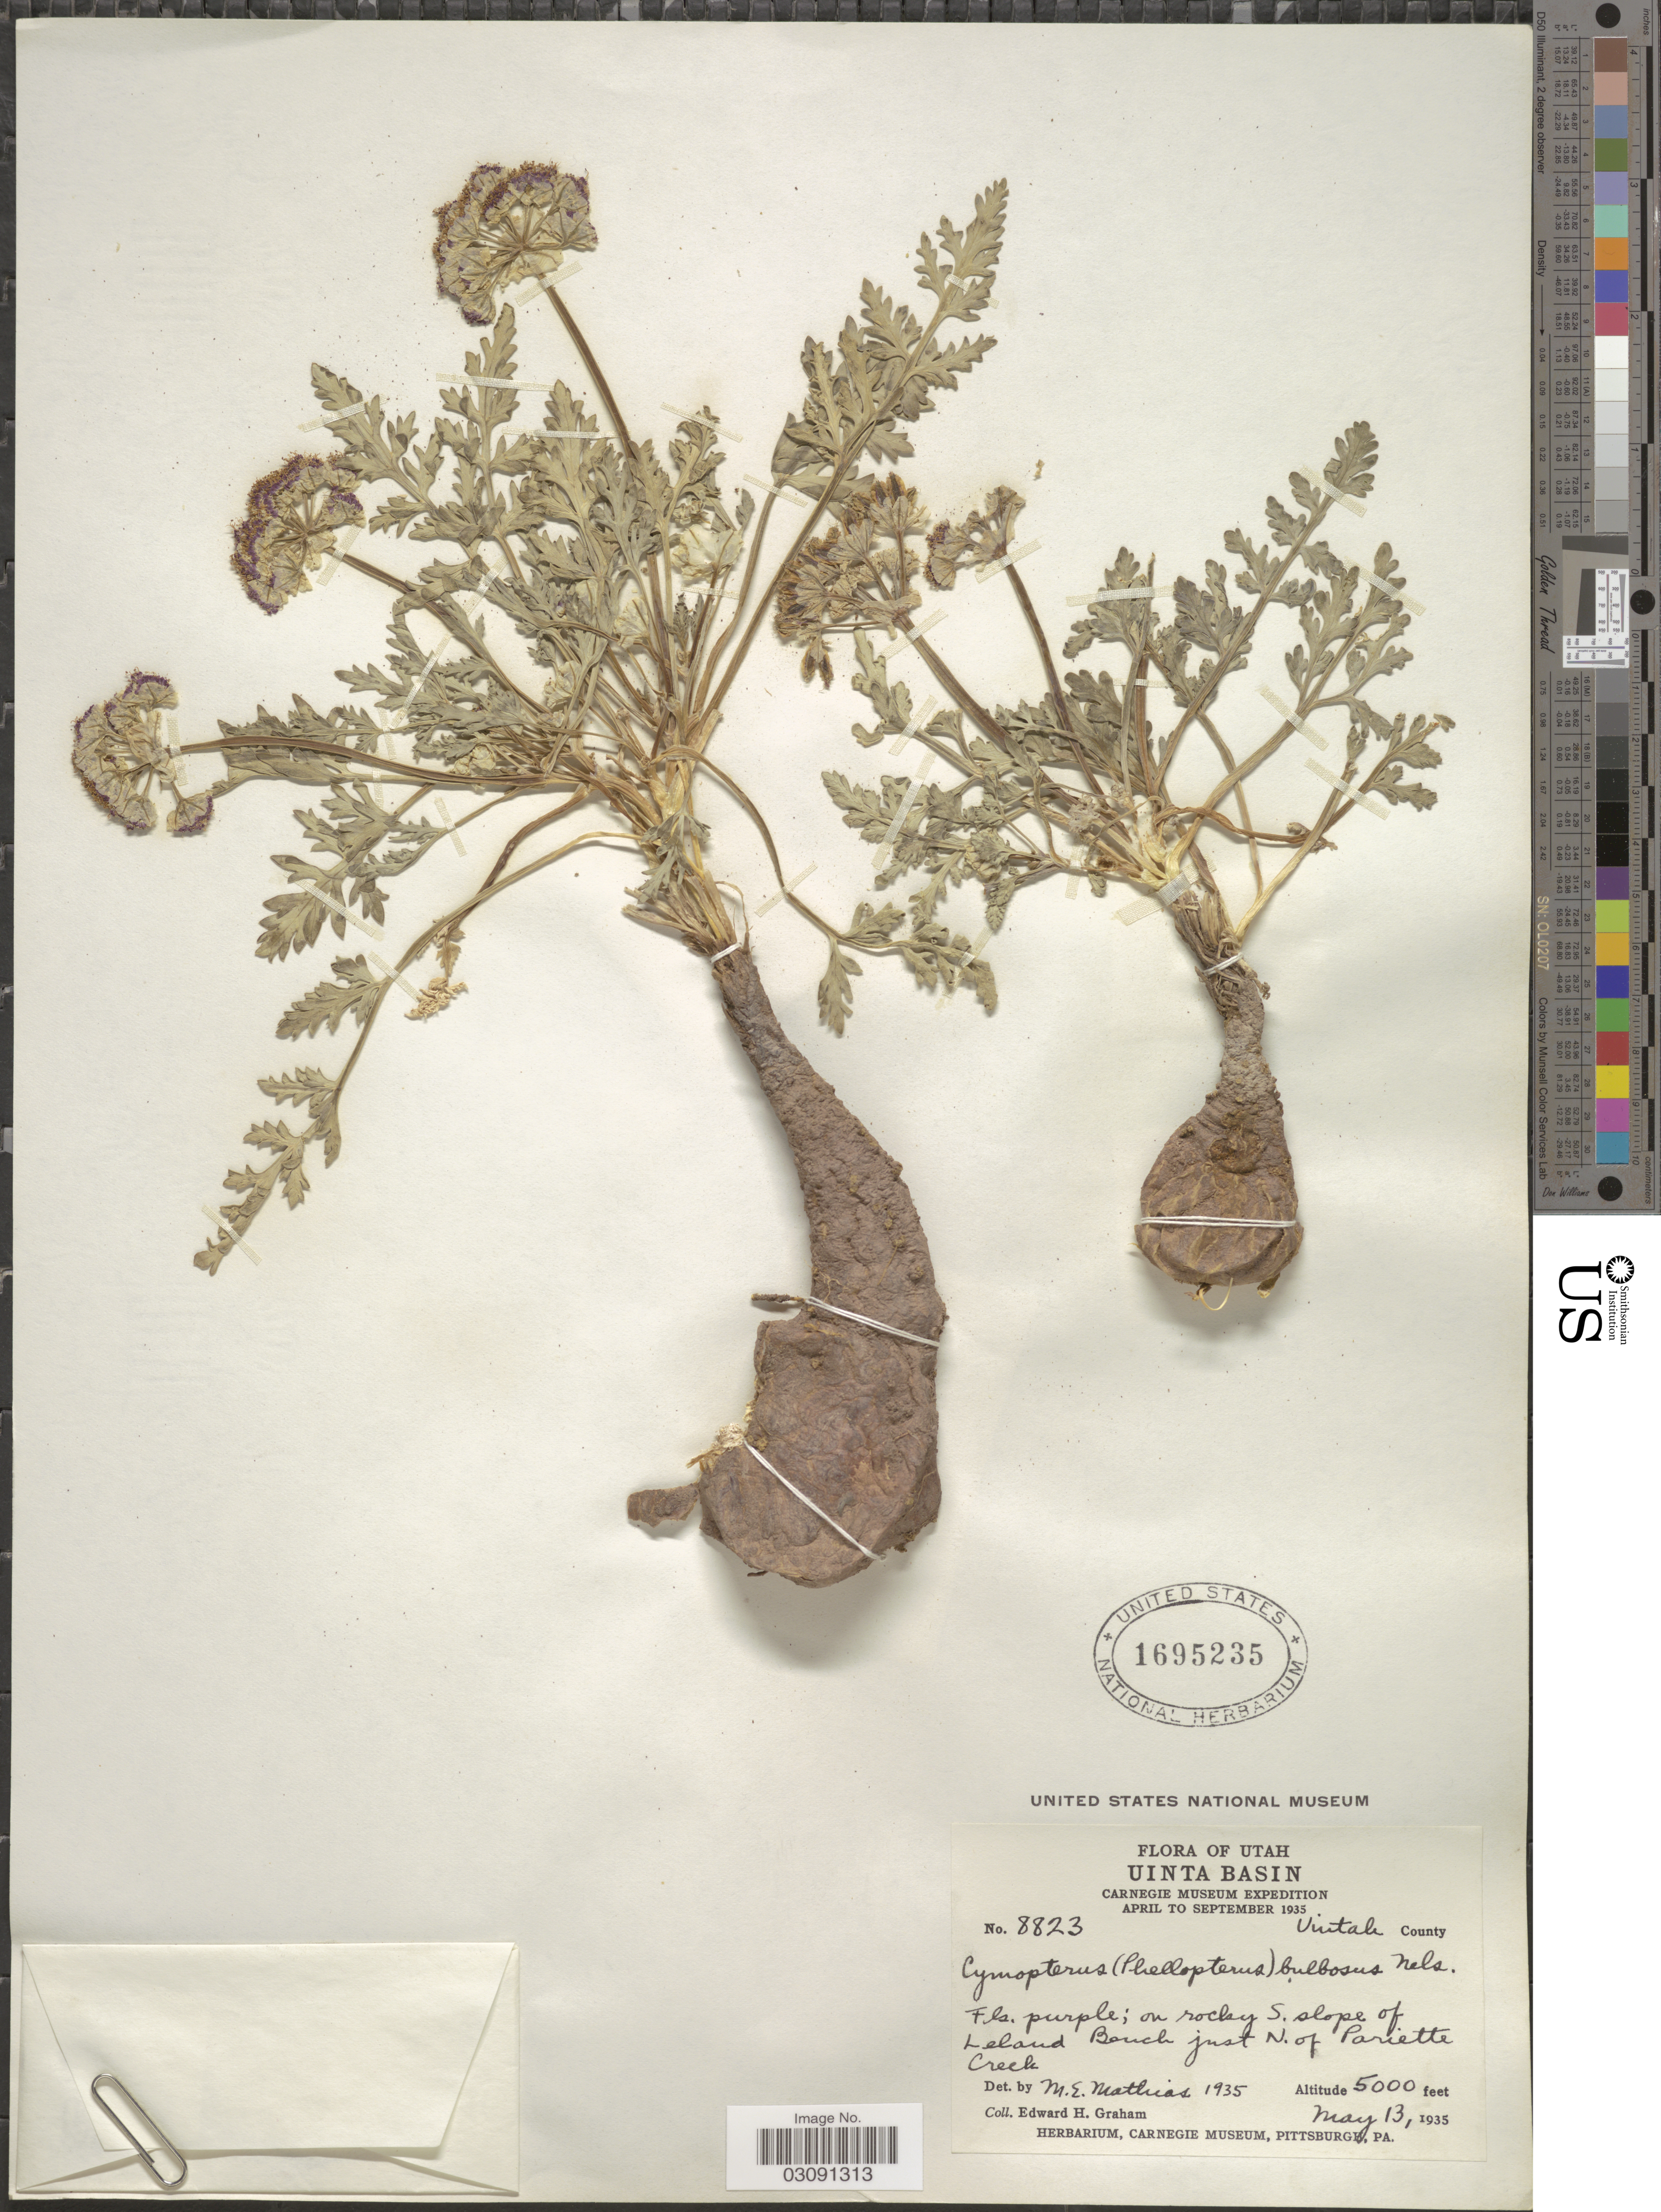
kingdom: Plantae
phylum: Tracheophyta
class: Magnoliopsida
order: Apiales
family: Apiaceae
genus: Cymopterus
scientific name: Cymopterus bulbosus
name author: A. Nelson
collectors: E. H. Graham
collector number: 8823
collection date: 1935-05-13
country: United States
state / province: Utah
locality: Uinta Basin. Uintah County. On rocky S. slope of Leland Bench just N. of Pariette Creek.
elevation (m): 1524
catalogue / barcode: US 1695235